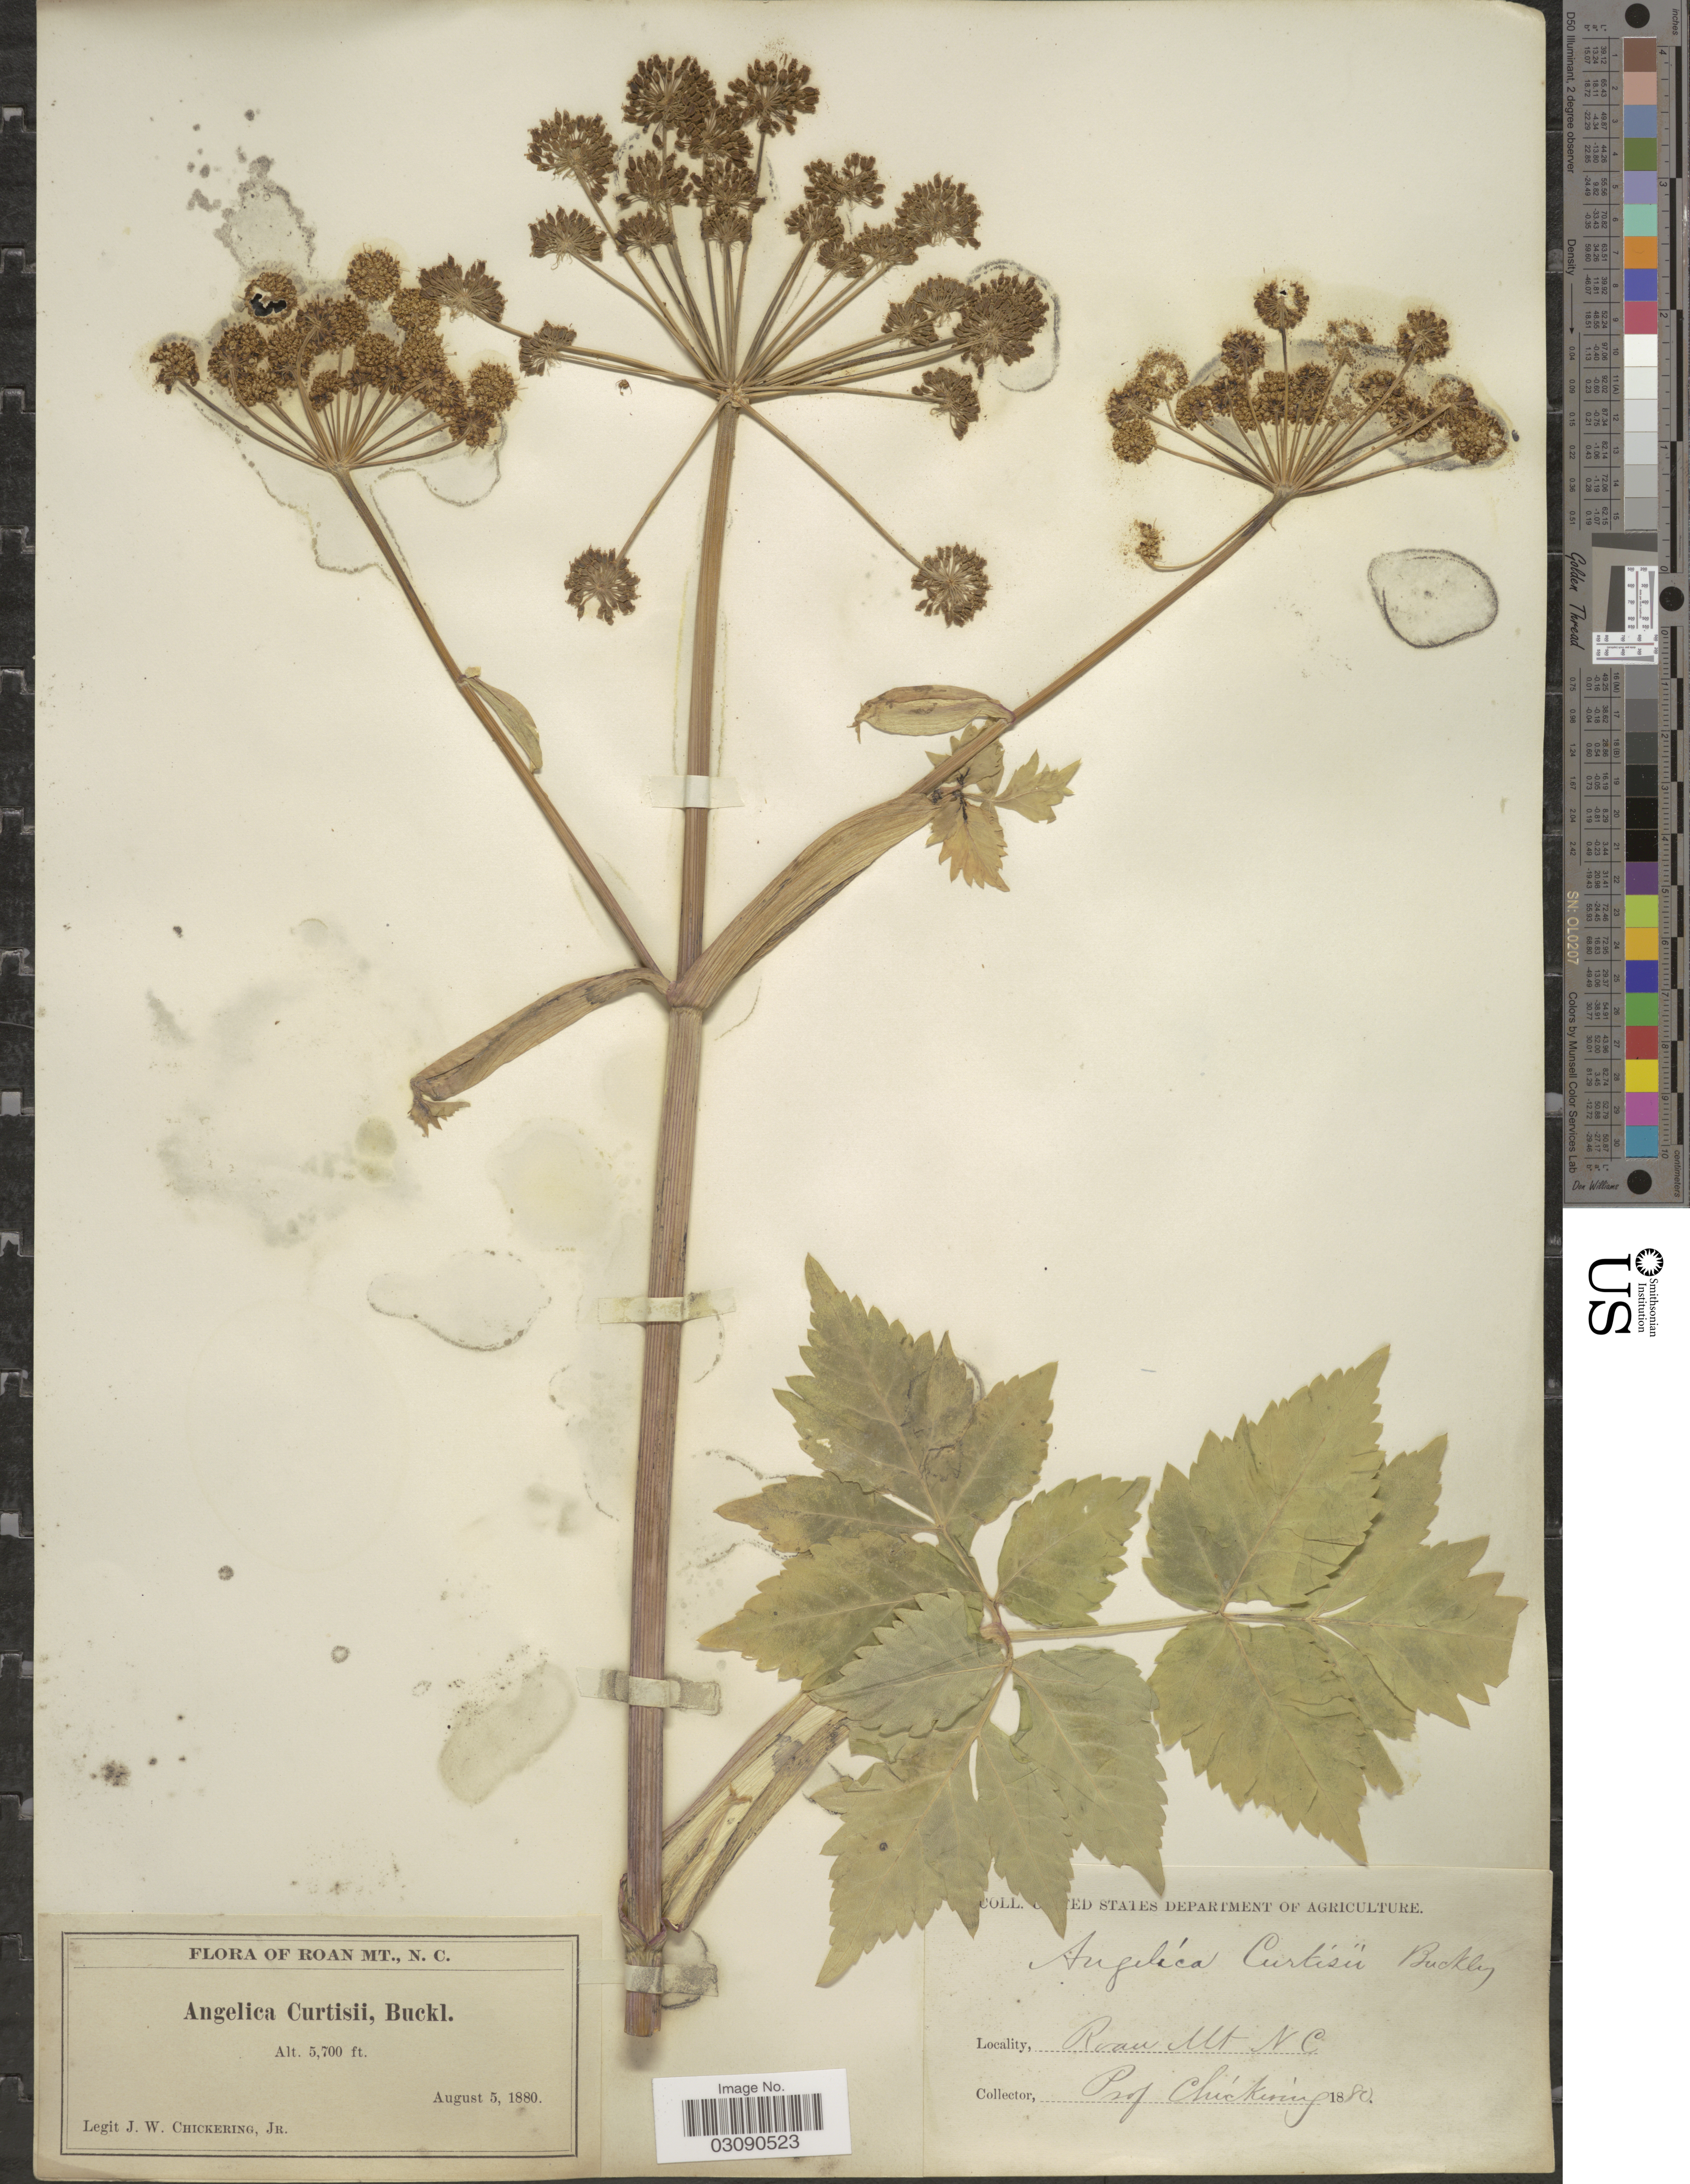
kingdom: Plantae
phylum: Tracheophyta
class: Magnoliopsida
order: Apiales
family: Apiaceae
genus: Angelica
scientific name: Angelica triquinata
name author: Michx.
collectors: J. W. Chickering Jr.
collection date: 1880-08-05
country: United States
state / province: North Carolina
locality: Roan Mt.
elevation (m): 1737